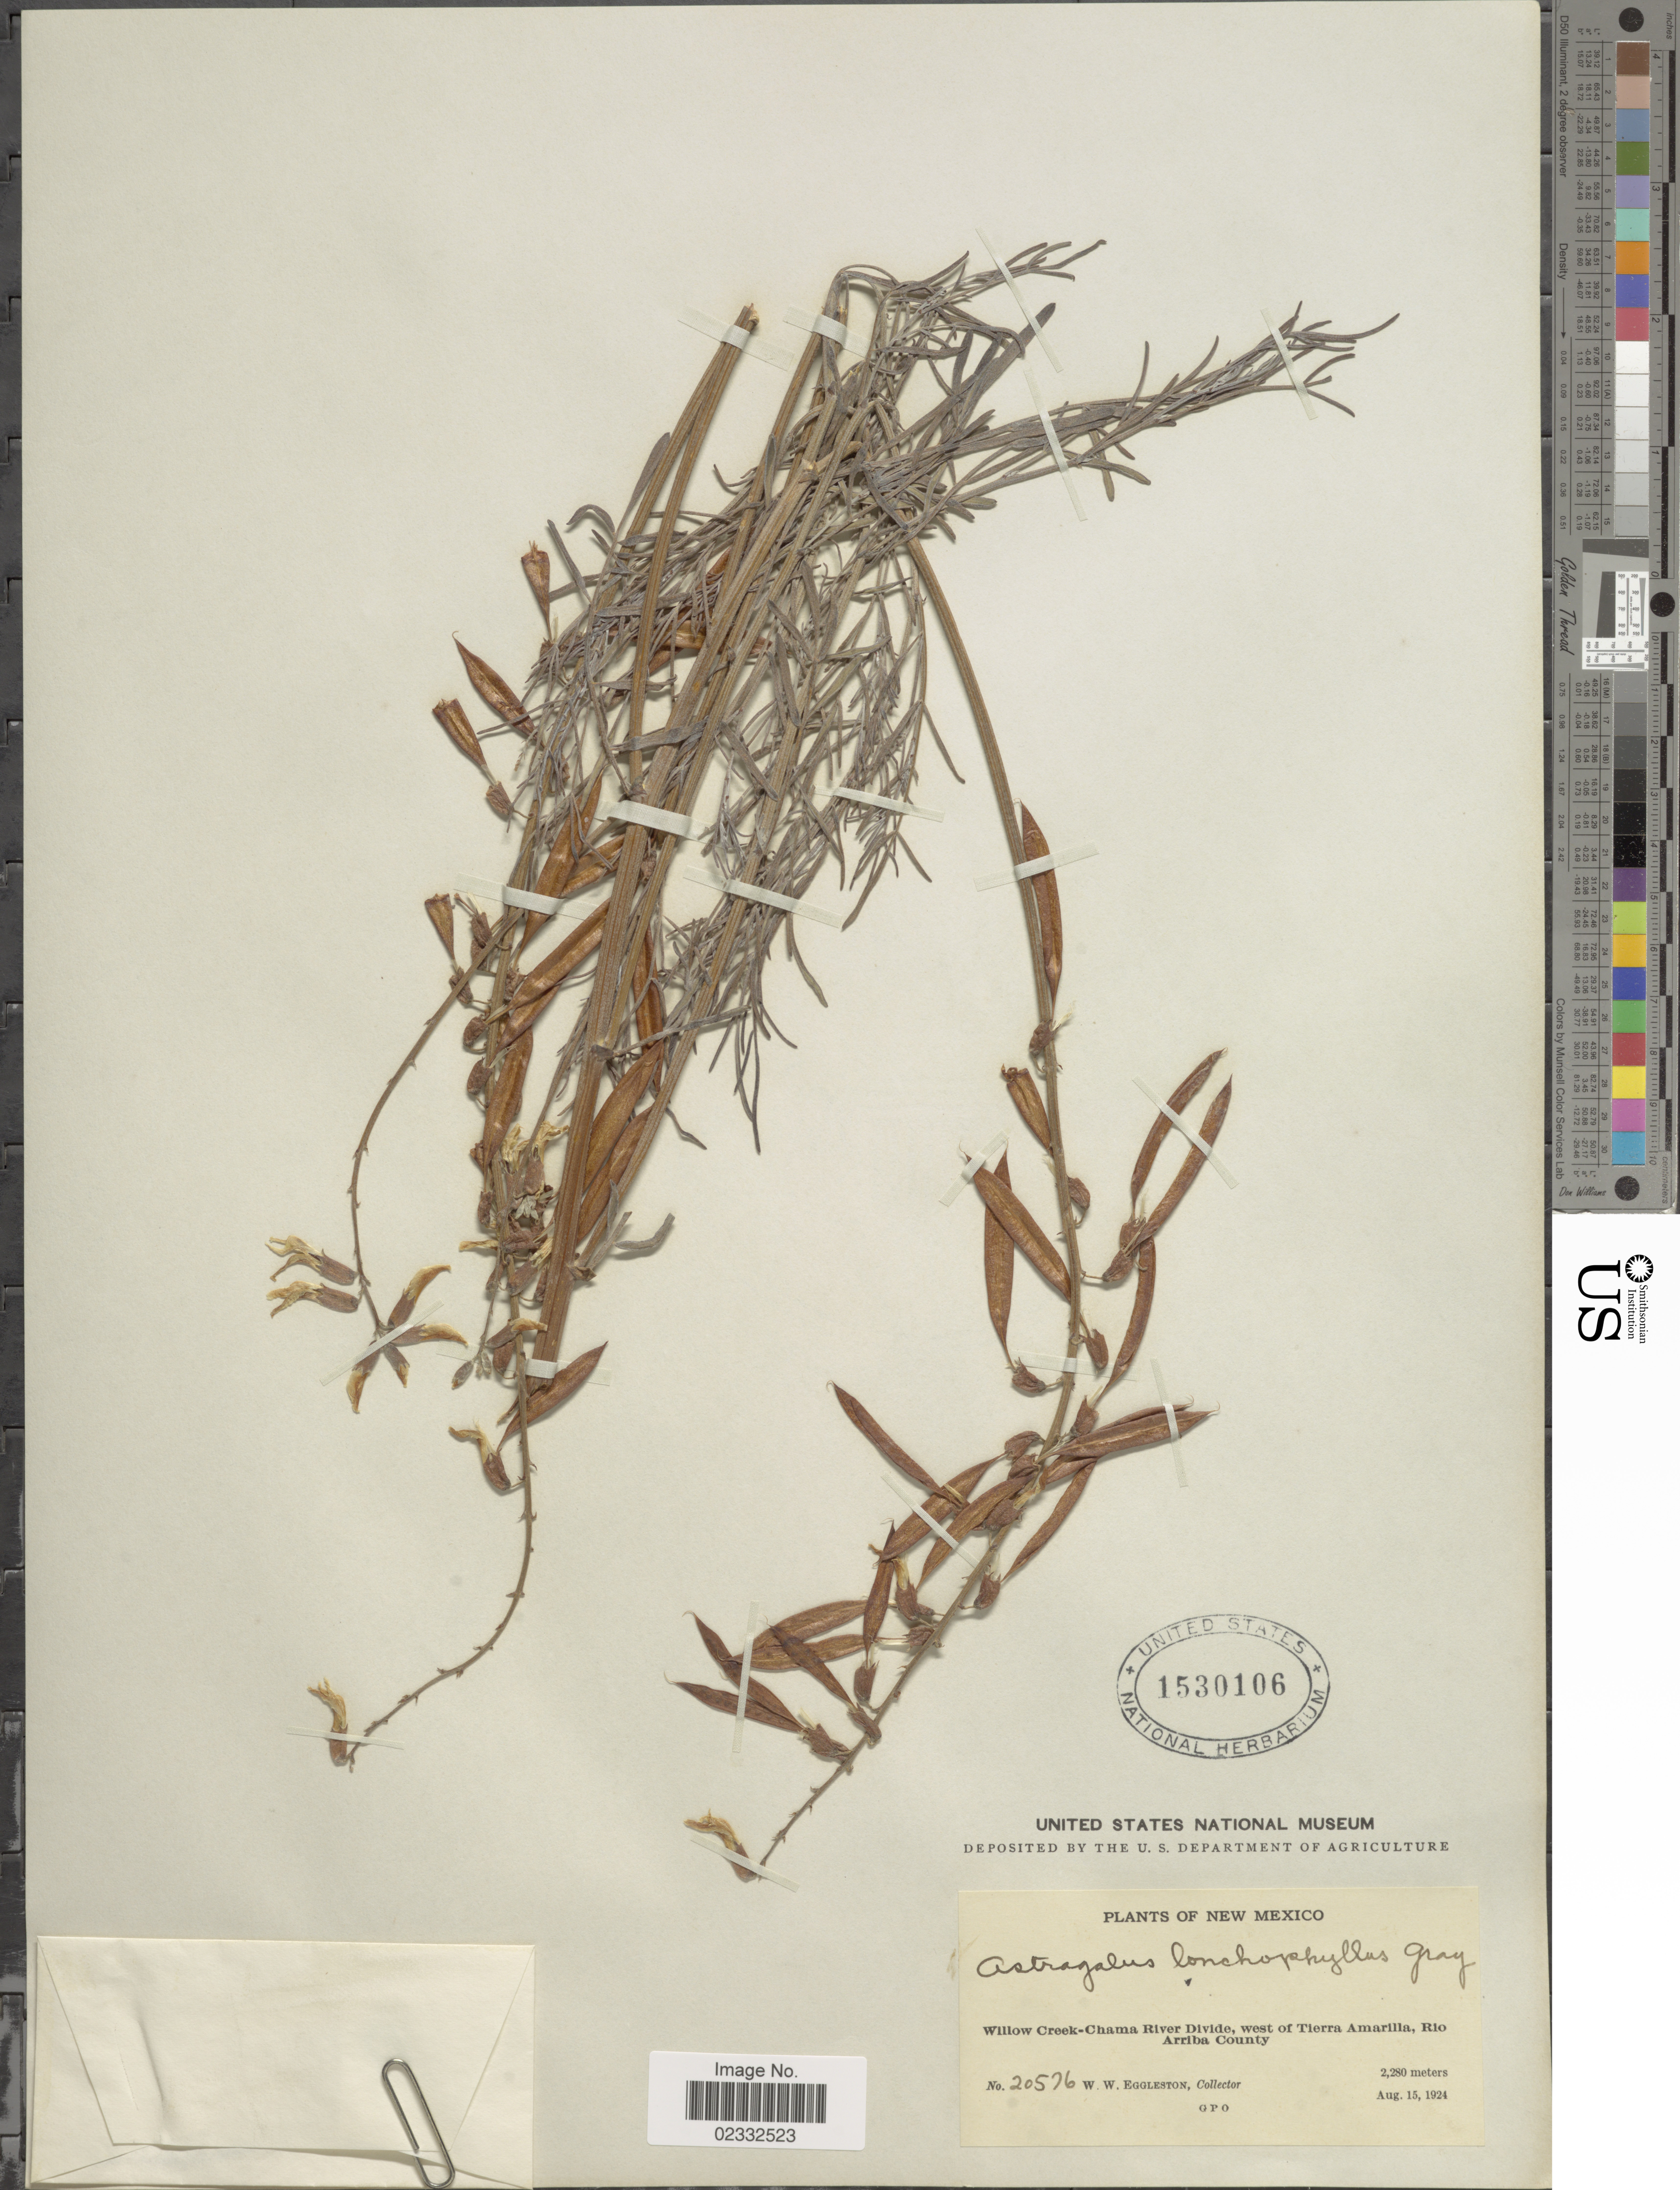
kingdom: Plantae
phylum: Tracheophyta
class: Magnoliopsida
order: Fabales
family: Fabaceae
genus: Astragalus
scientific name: Astragalus lonchocarpus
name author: Torr.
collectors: W. W. Eggleston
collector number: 20576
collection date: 1924-08-15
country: United States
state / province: New Mexico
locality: Willow Creek-Chama River Divide, west of Tierra Amarilla, Rio Arriba County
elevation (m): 2280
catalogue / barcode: US 1530106